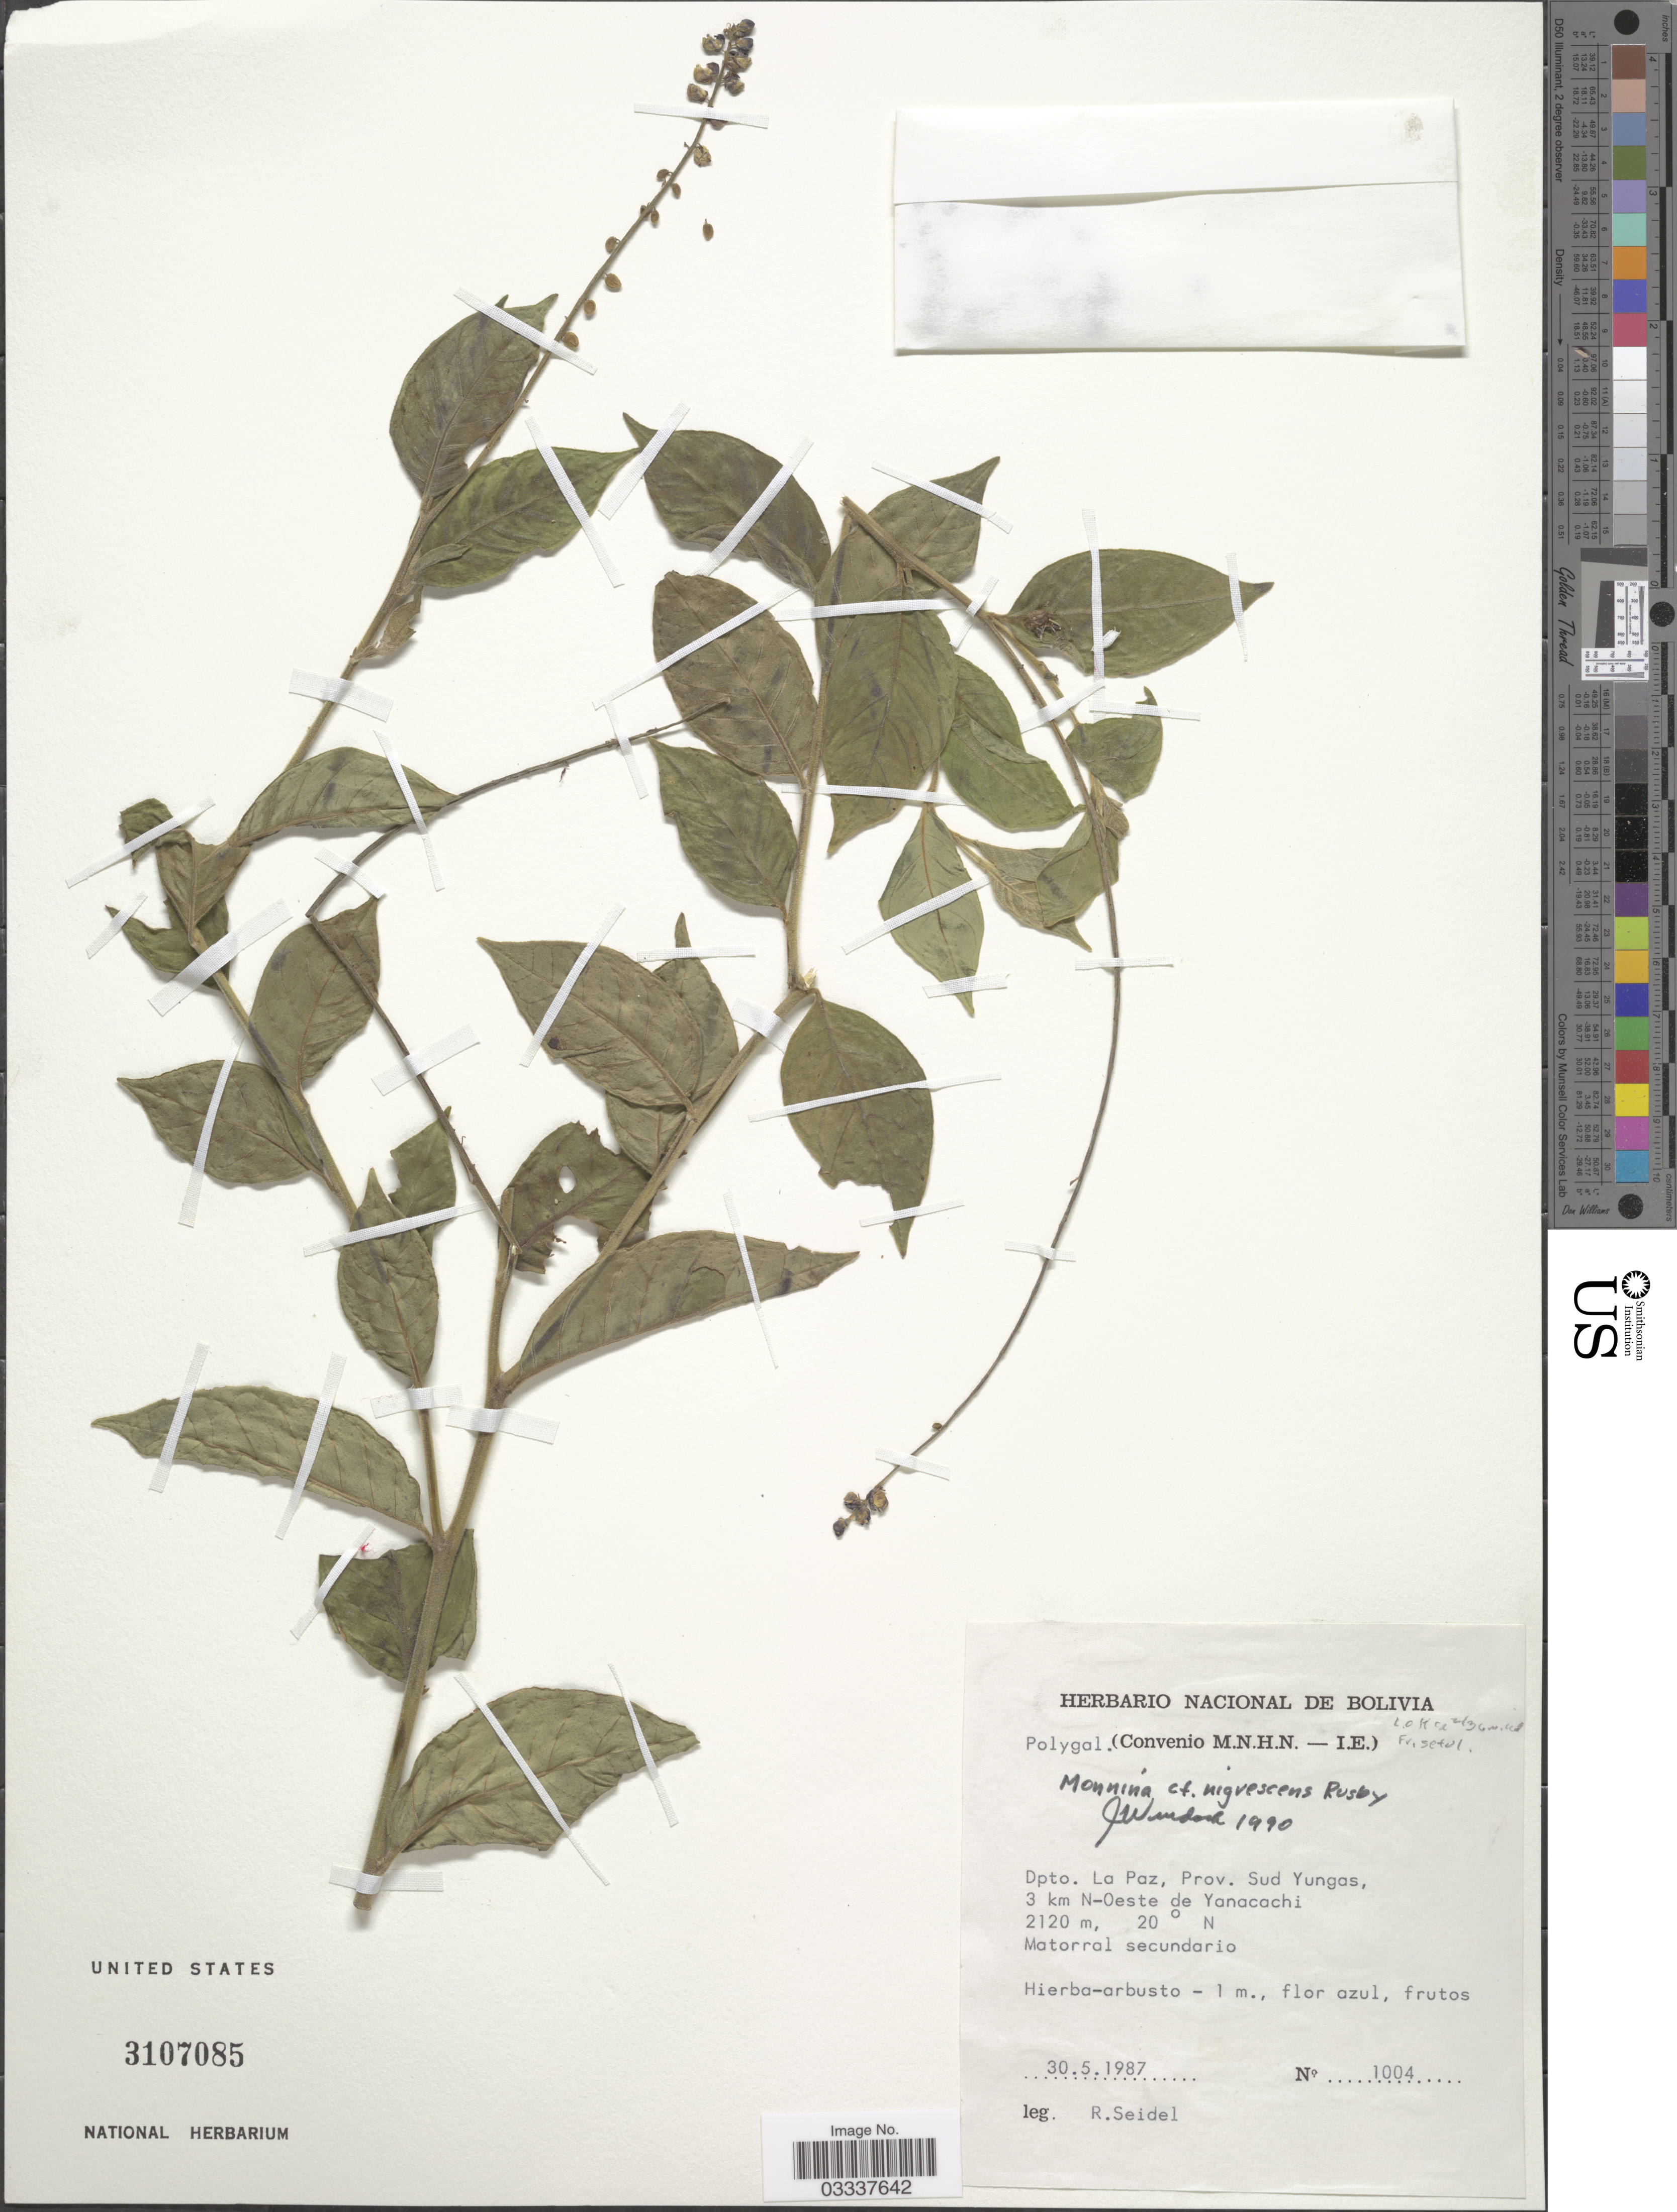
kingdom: Plantae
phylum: Tracheophyta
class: Magnoliopsida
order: Fabales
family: Polygalaceae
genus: Monnina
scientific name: Monnina nigrescens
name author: Rusby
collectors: R. Seidel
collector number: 1004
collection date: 1987-05-30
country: Bolivia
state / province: La Paz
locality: Dpto. La Paz, Prov. Sud Yungas, 3 km N-Oeste de Yanacachi.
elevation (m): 2120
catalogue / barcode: US 3107085